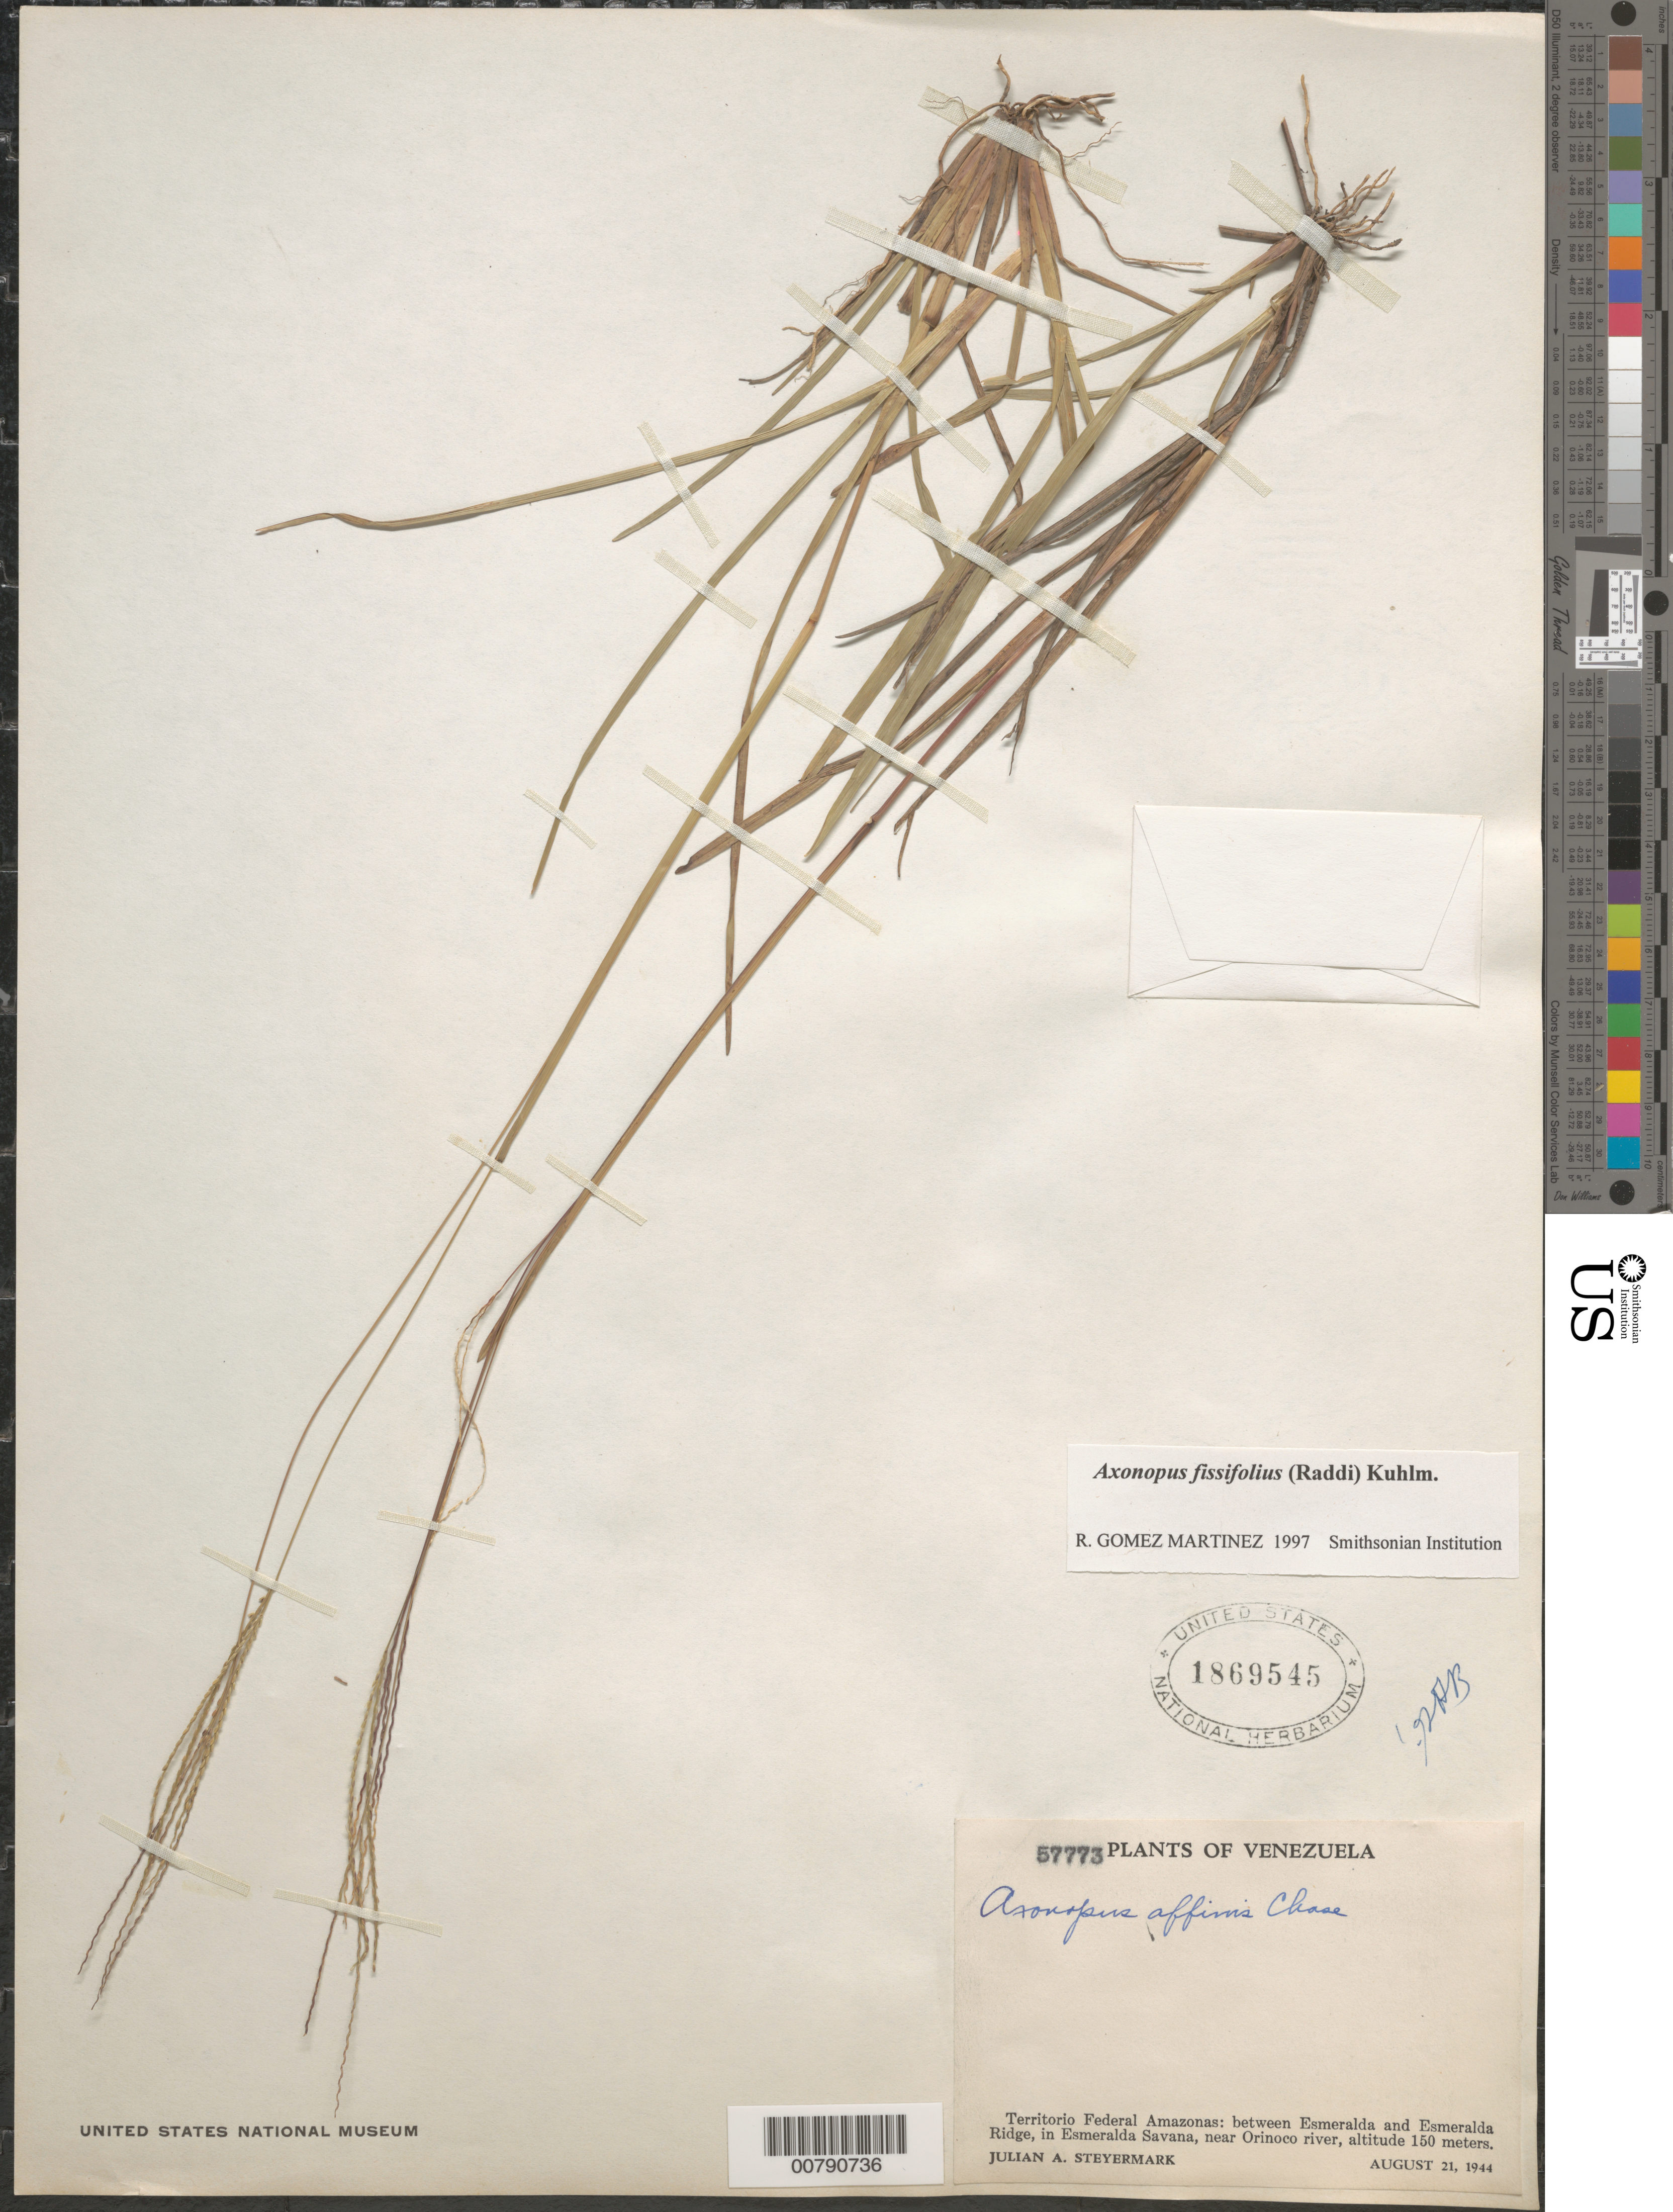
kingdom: Plantae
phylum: Tracheophyta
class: Liliopsida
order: Poales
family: Poaceae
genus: Axonopus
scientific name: Axonopus fissifolius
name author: (Raddi) Kuhlm.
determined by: Gomez Martinez, R.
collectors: J. Steyermark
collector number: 57773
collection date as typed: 21-Aug-44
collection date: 1944-08-21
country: Venezuela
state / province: Amazonas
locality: Esmeralda Savanna, between Esmeralda and Esmeralda Ridge, near Orinoco R.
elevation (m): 150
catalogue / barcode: US 1869545